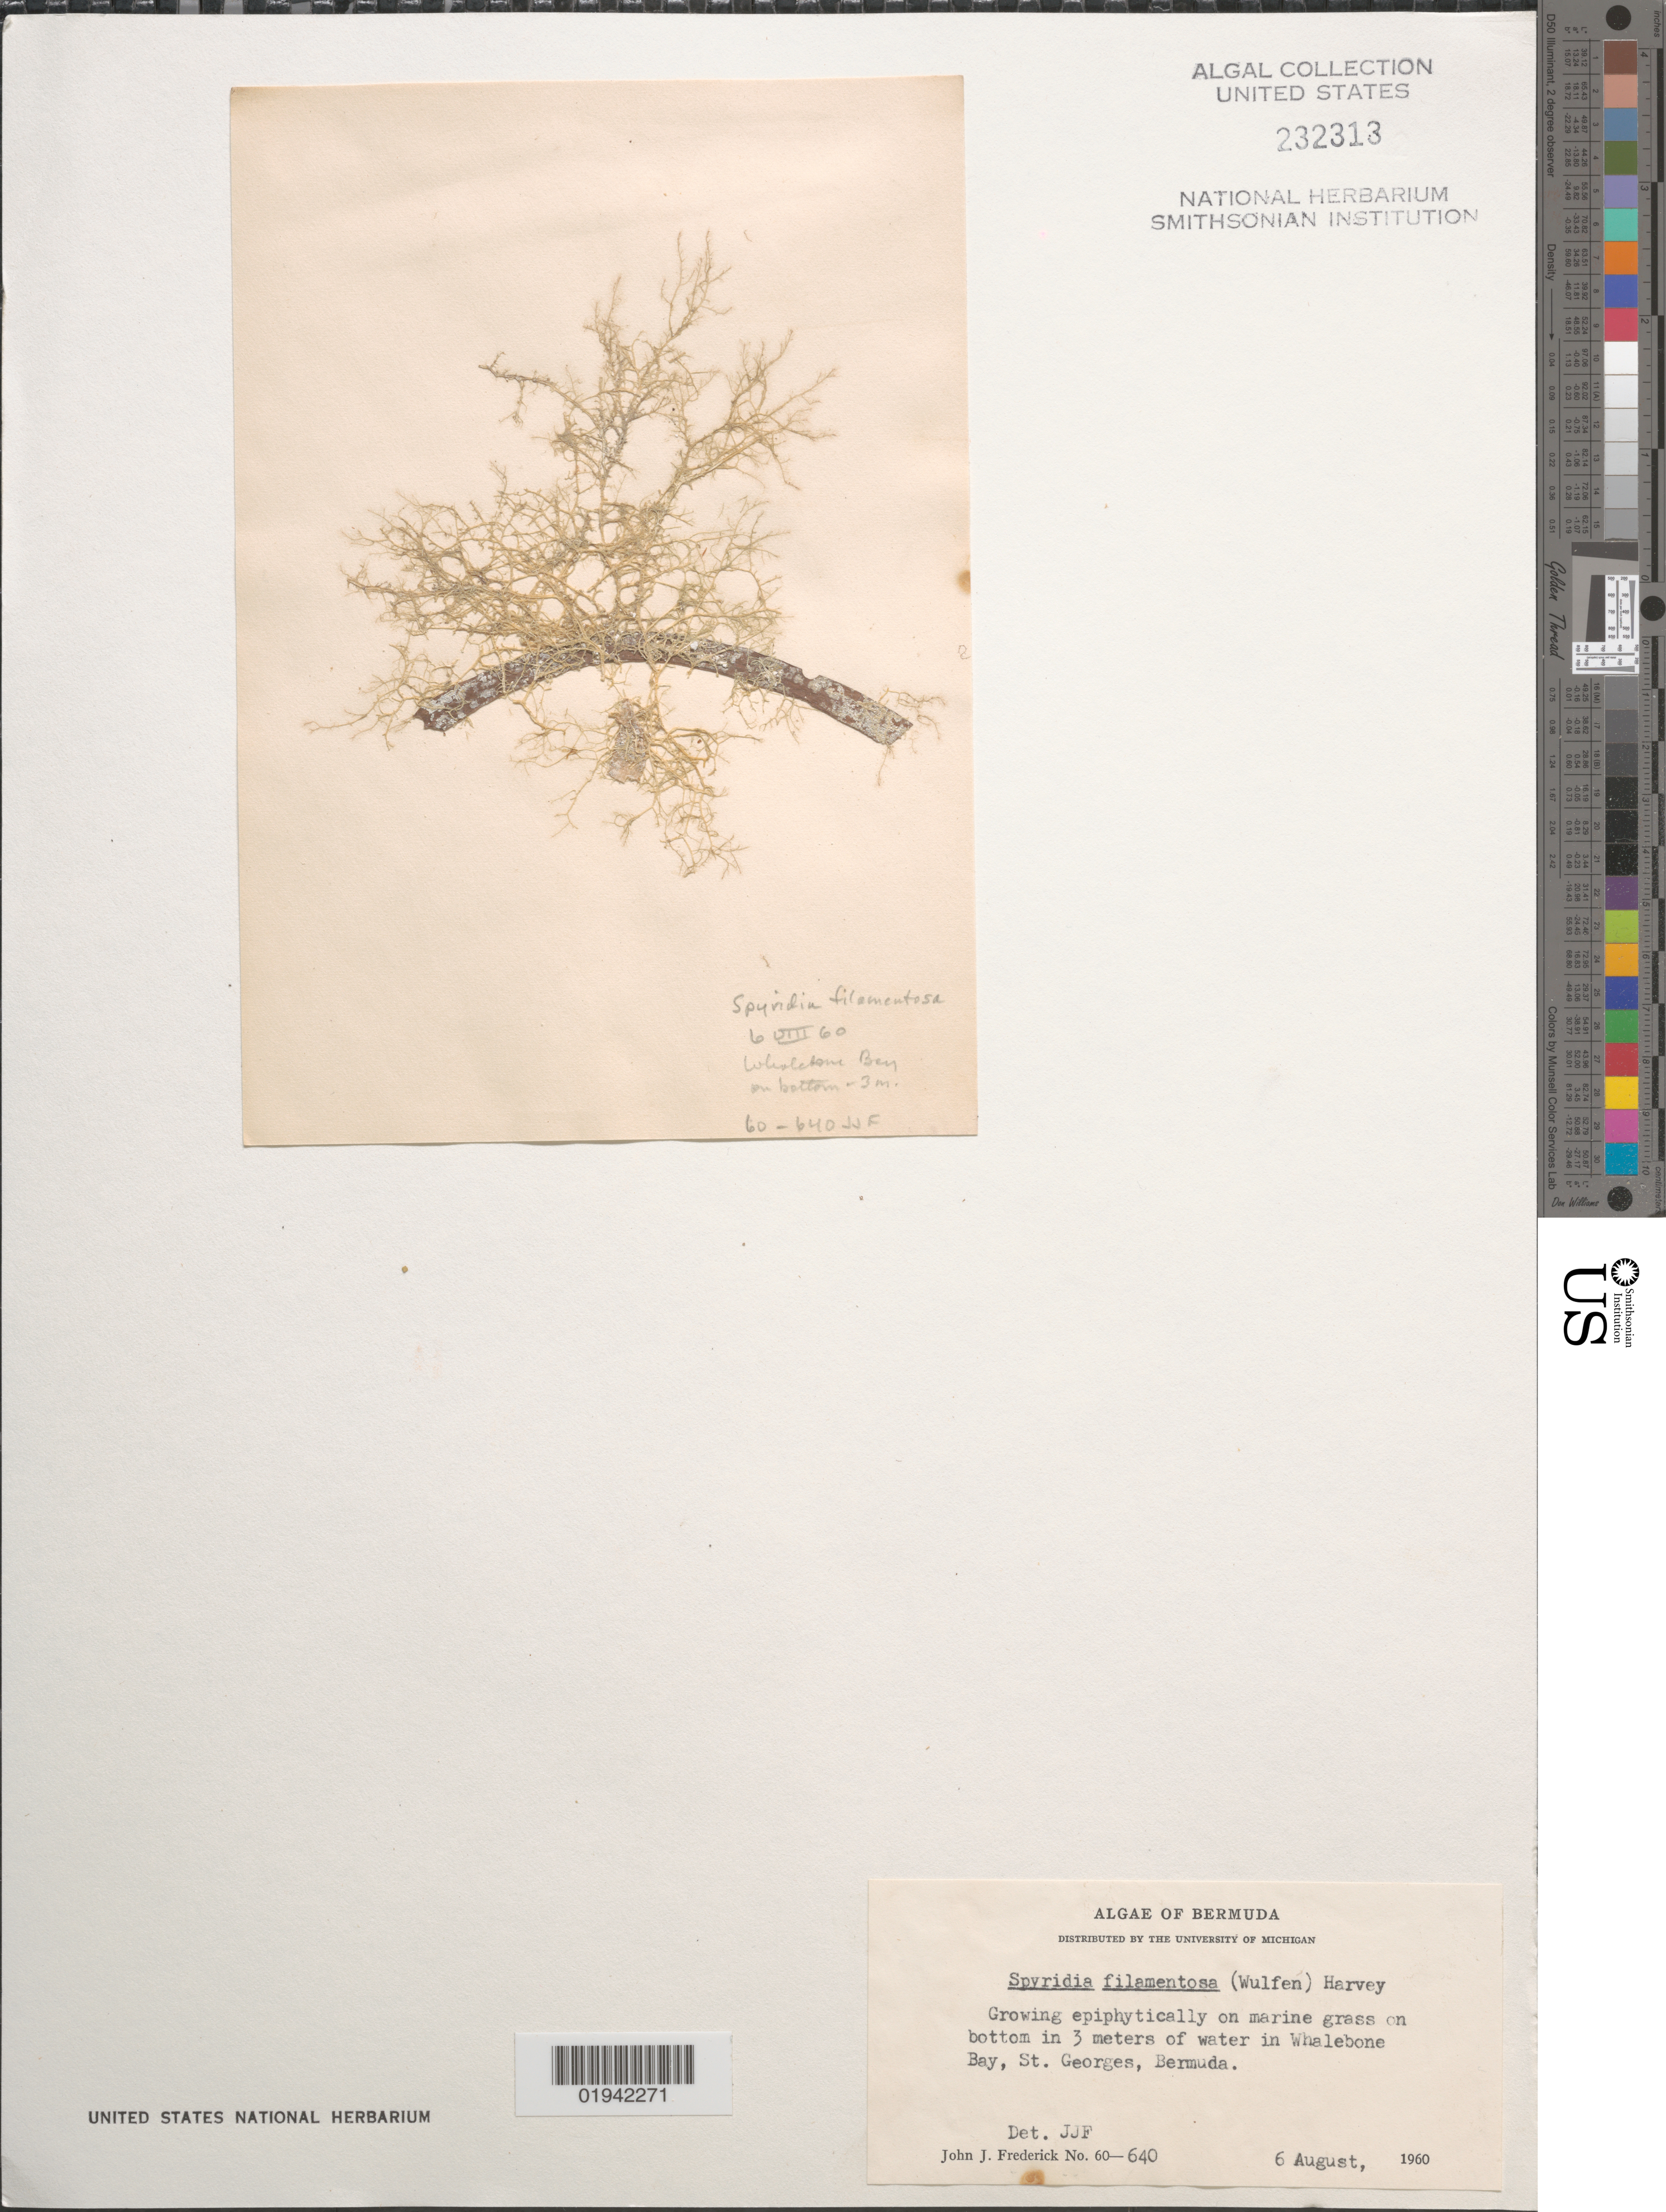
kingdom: Plantae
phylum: Rhodophyta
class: Florideophyceae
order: Ceramiales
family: Spyridiaceae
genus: Spyridia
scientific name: Spyridia filamentosa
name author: (Wulfen) Harv.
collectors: J. Frederick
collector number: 60-640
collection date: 1960-08-06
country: Bermuda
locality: Growing epiphytically on marine grass on bottom in 3 meters of water in Whalebone Bay, St. Georges.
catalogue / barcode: US 232313